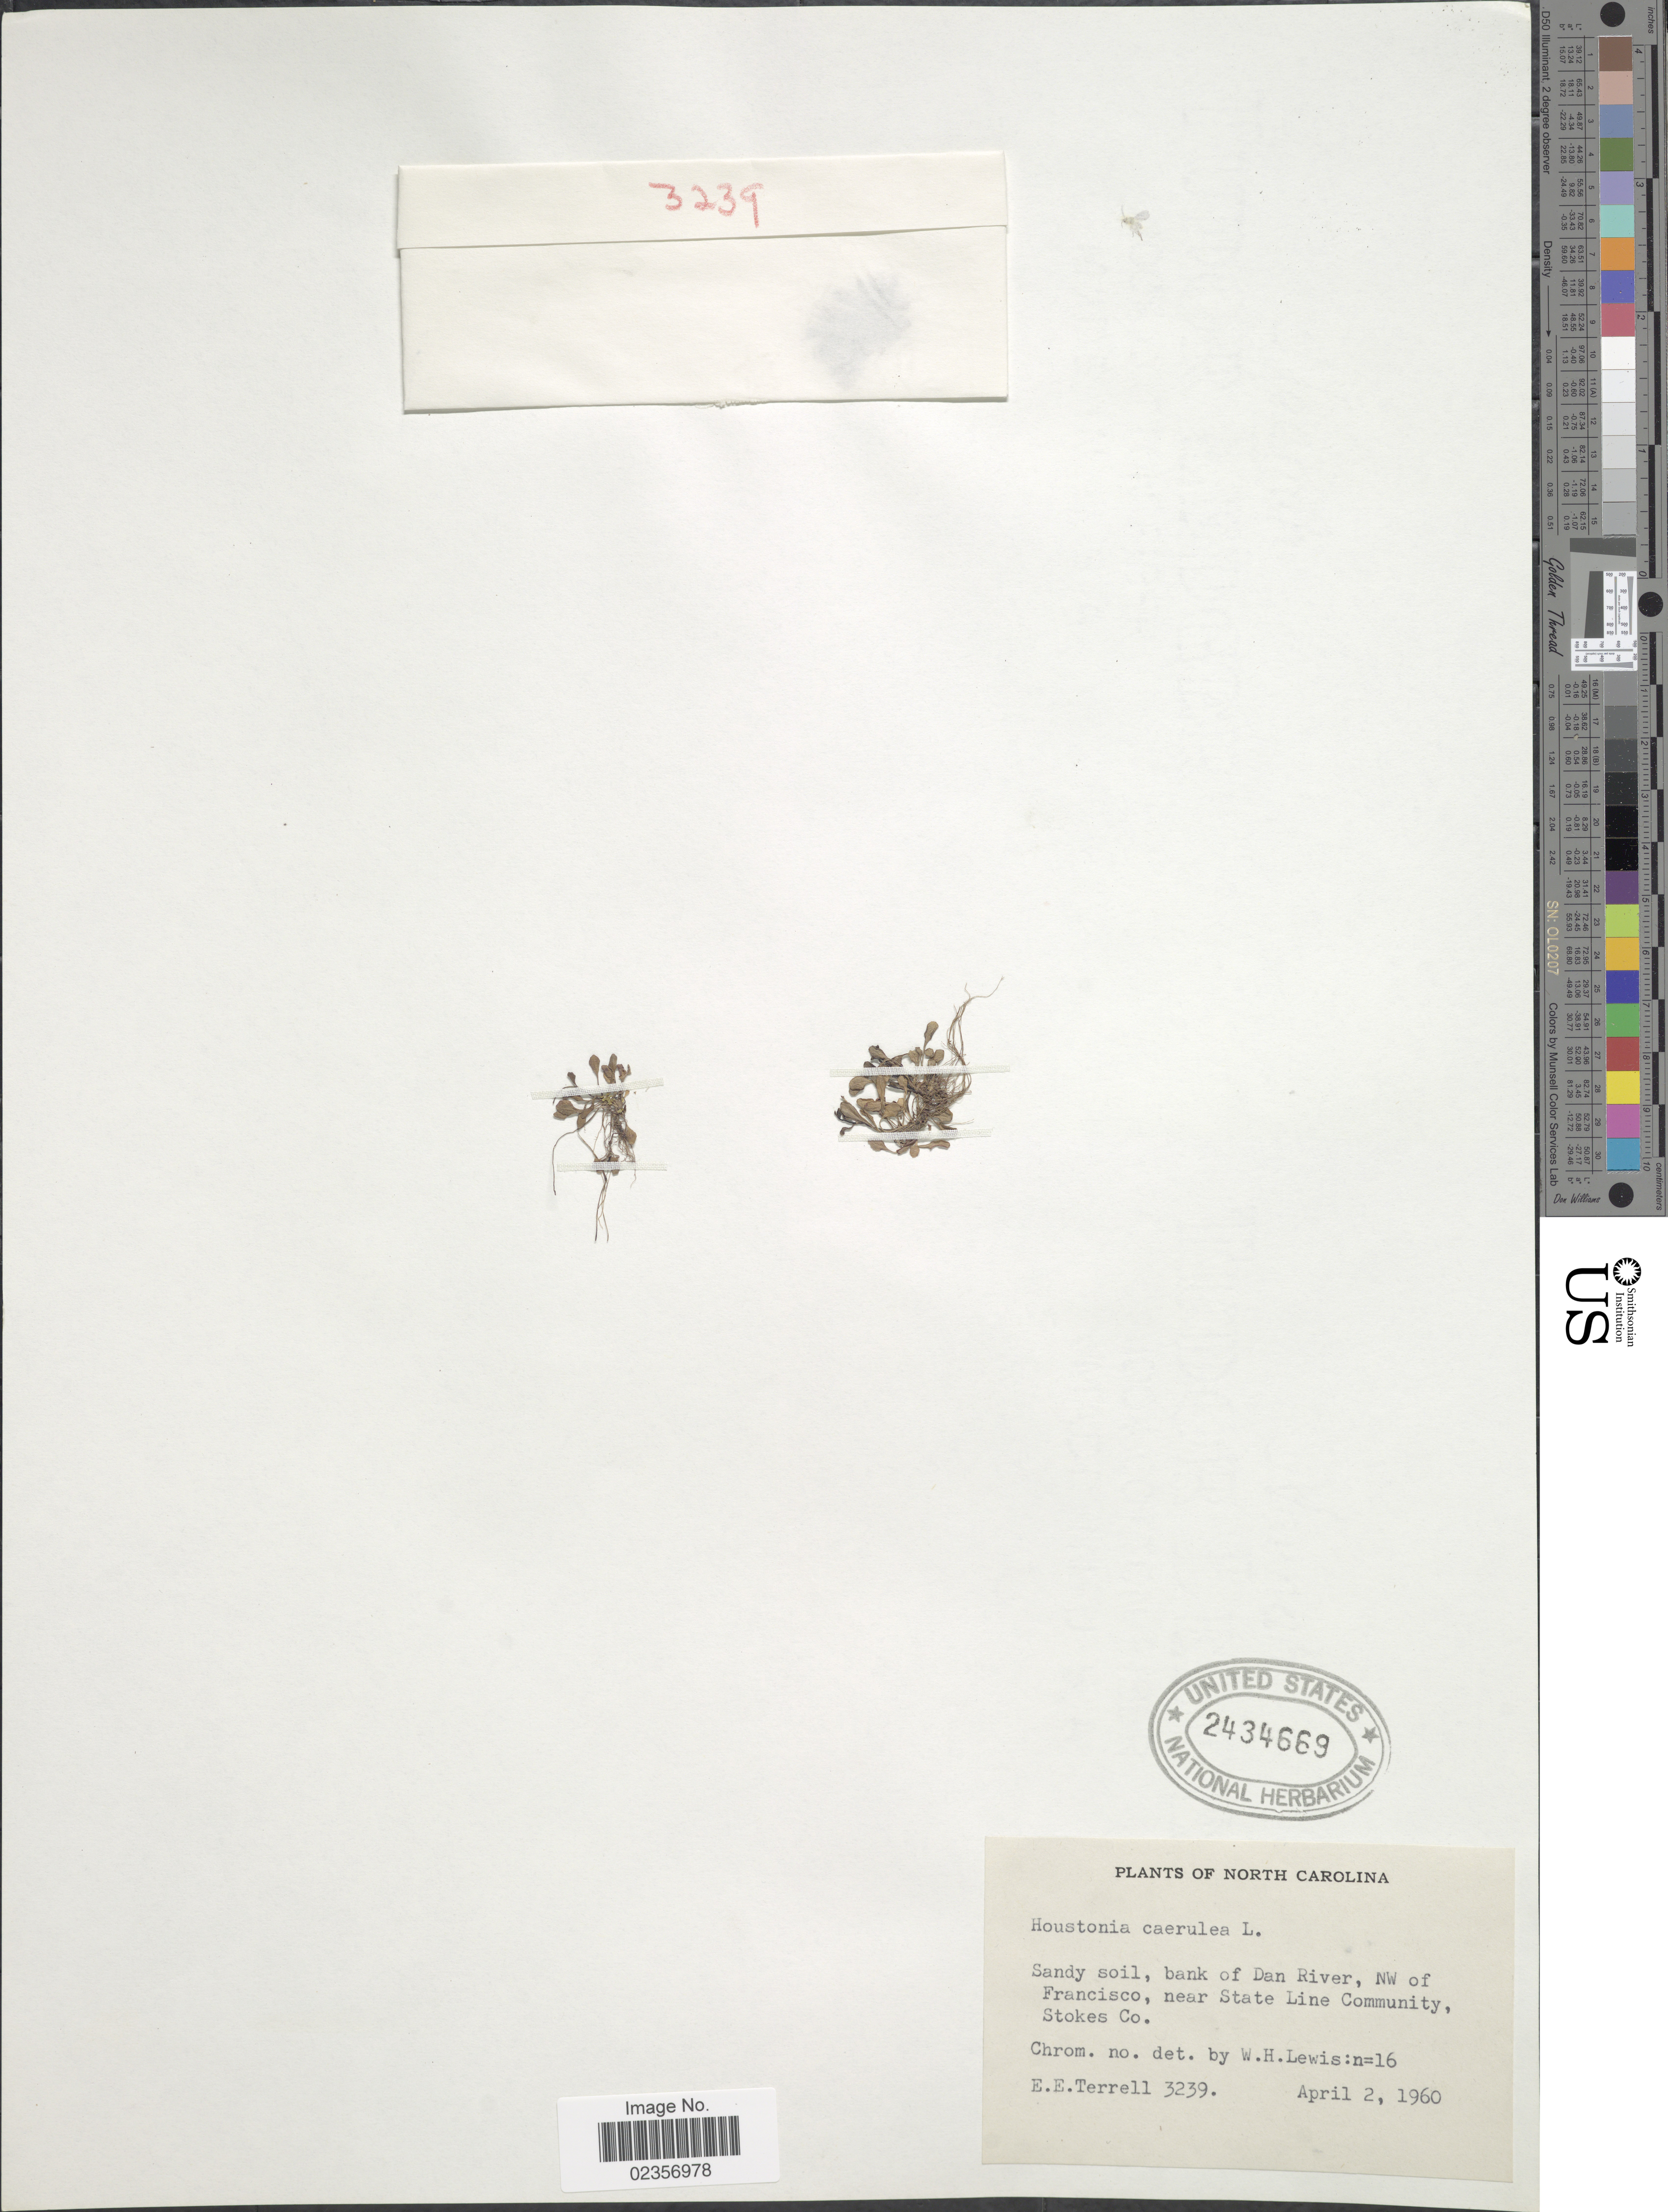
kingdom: Plantae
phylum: Tracheophyta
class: Magnoliopsida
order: Gentianales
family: Rubiaceae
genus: Houstonia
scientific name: Houstonia caerulea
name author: L.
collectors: E. E. Terrell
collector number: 3239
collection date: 1960-04-02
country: United States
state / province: North Carolina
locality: Sandy soil, bank of Dan River, NW of Francisco, near State Line Community, Stokes Co.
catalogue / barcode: US 2434669